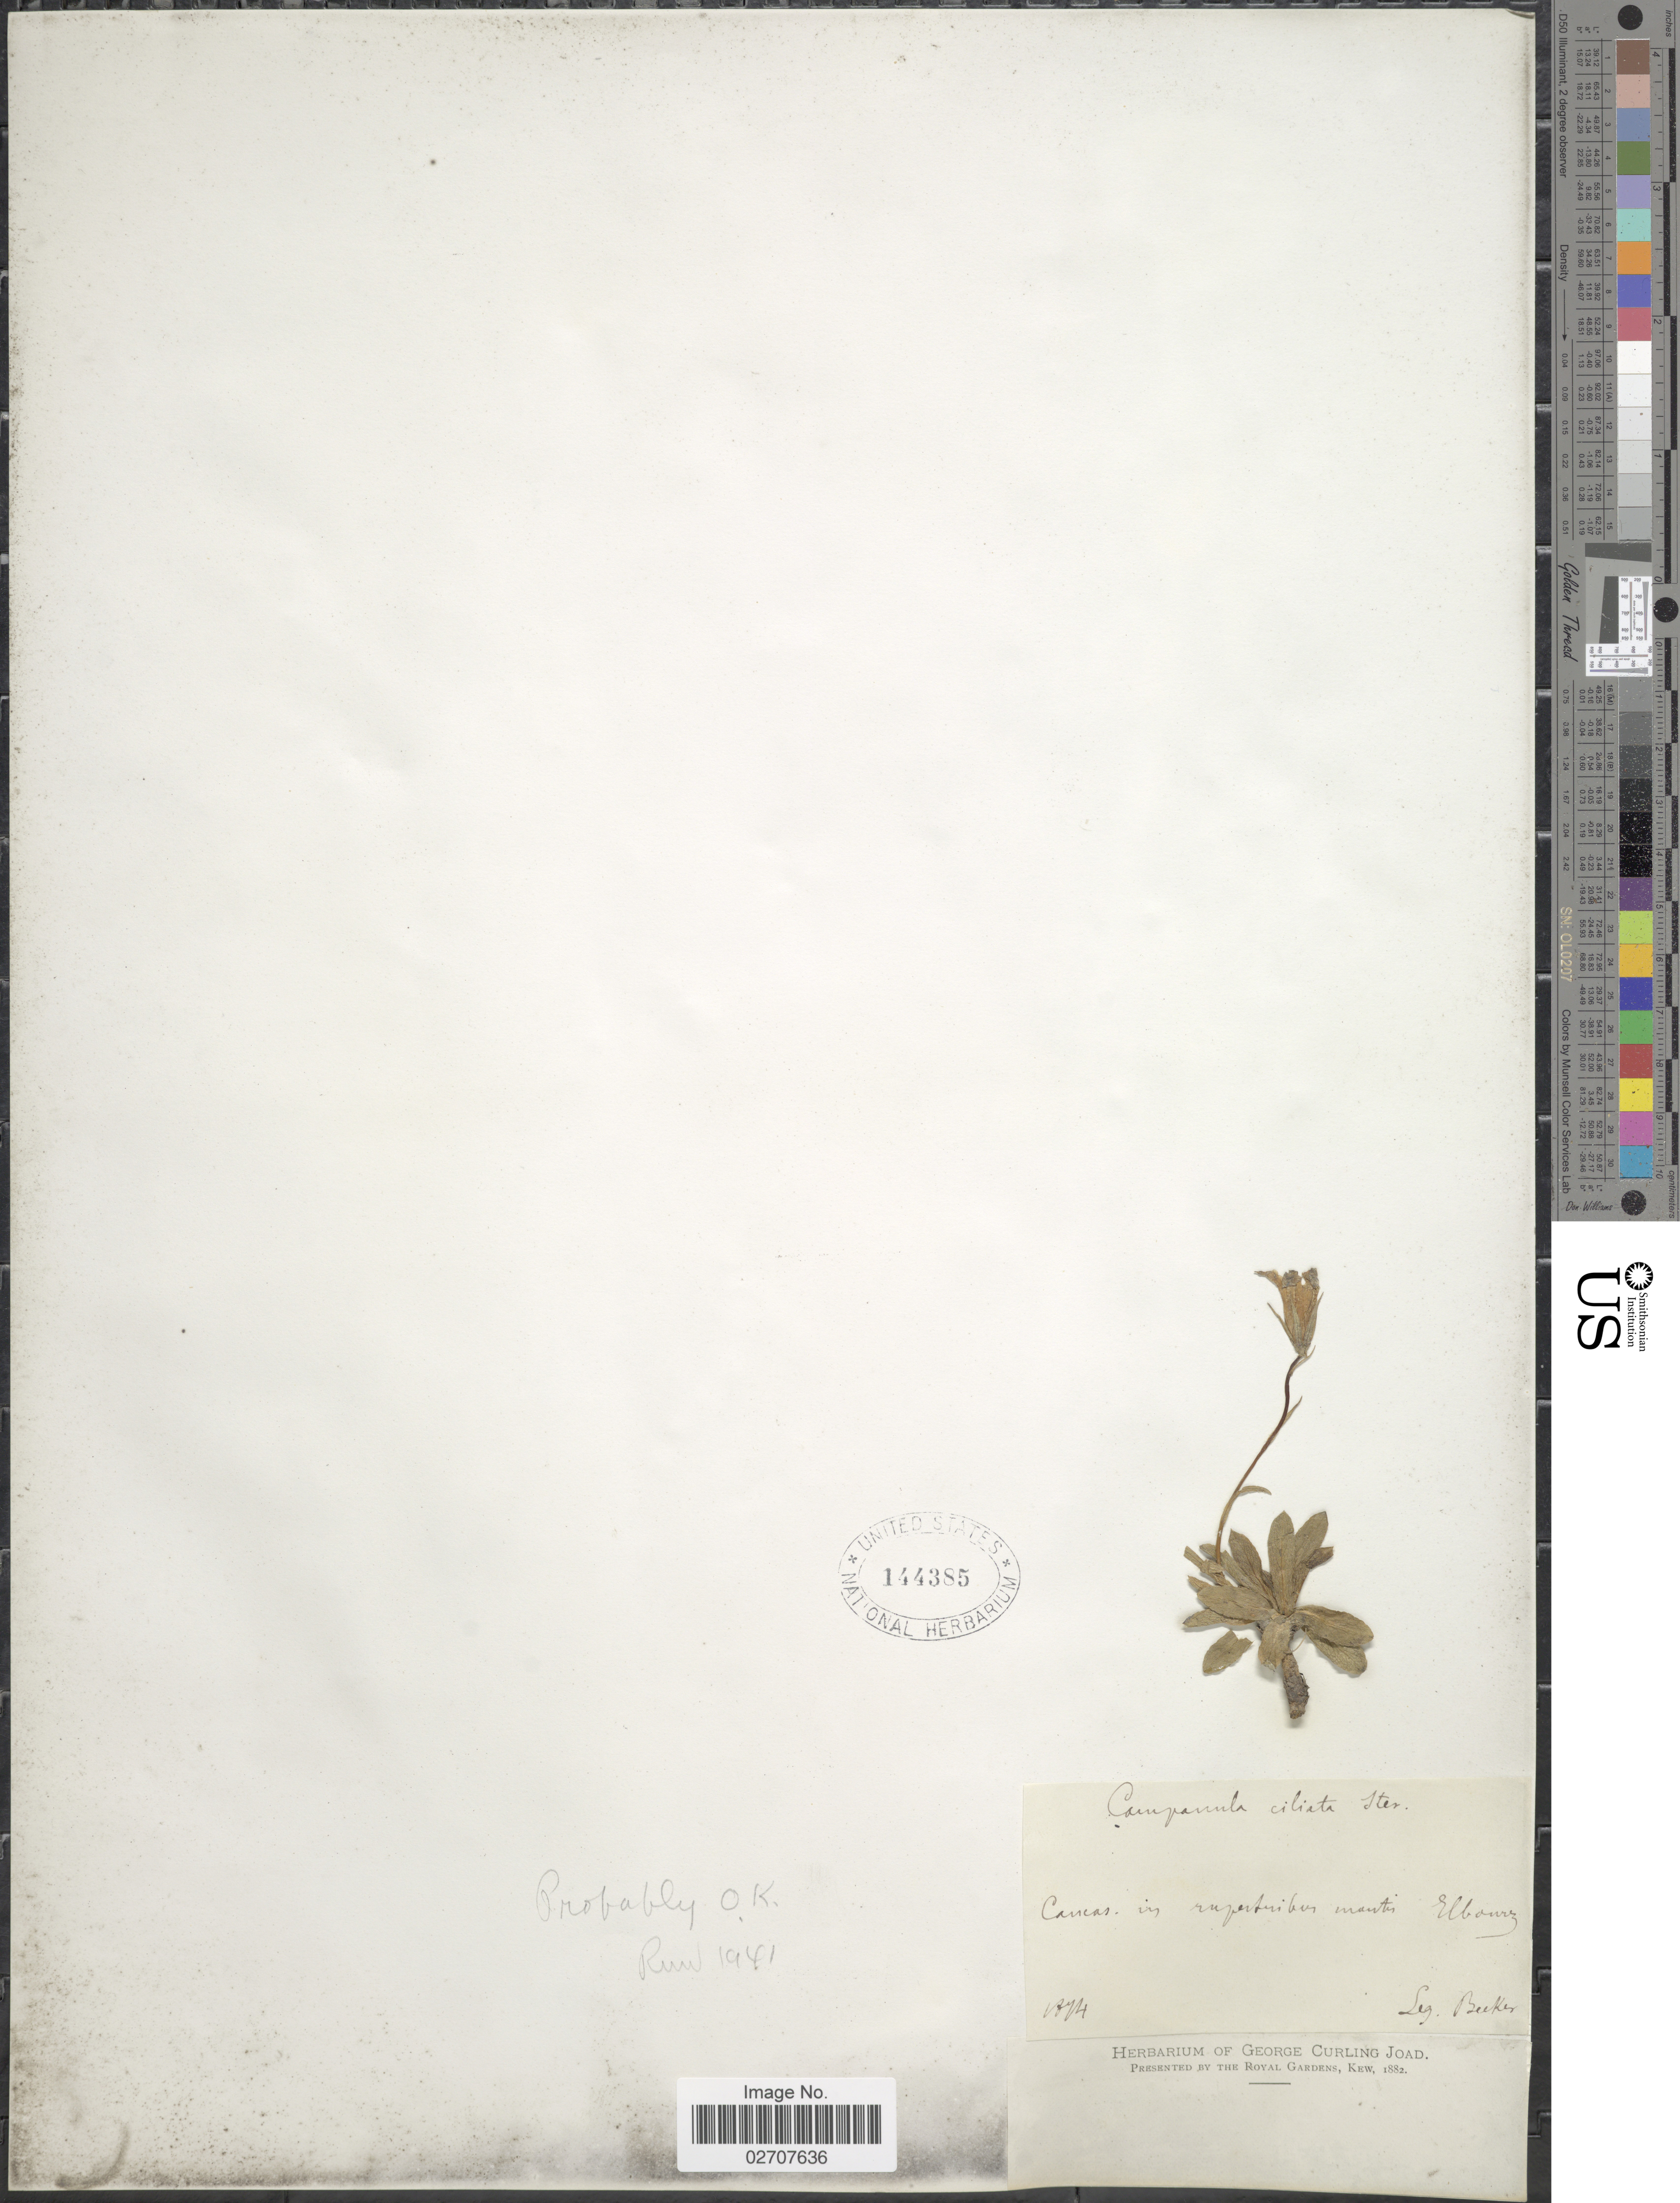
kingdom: Plantae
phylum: Tracheophyta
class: Magnoliopsida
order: Asterales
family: Campanulaceae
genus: Campanula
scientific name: Campanula ciliata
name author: Thunb.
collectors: -. Becker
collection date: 1894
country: Russian Federation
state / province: Kabardino-Balkar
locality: Caucas. in rupestribus montis Elbourz (Elbrus Mt.)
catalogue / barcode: US 144385